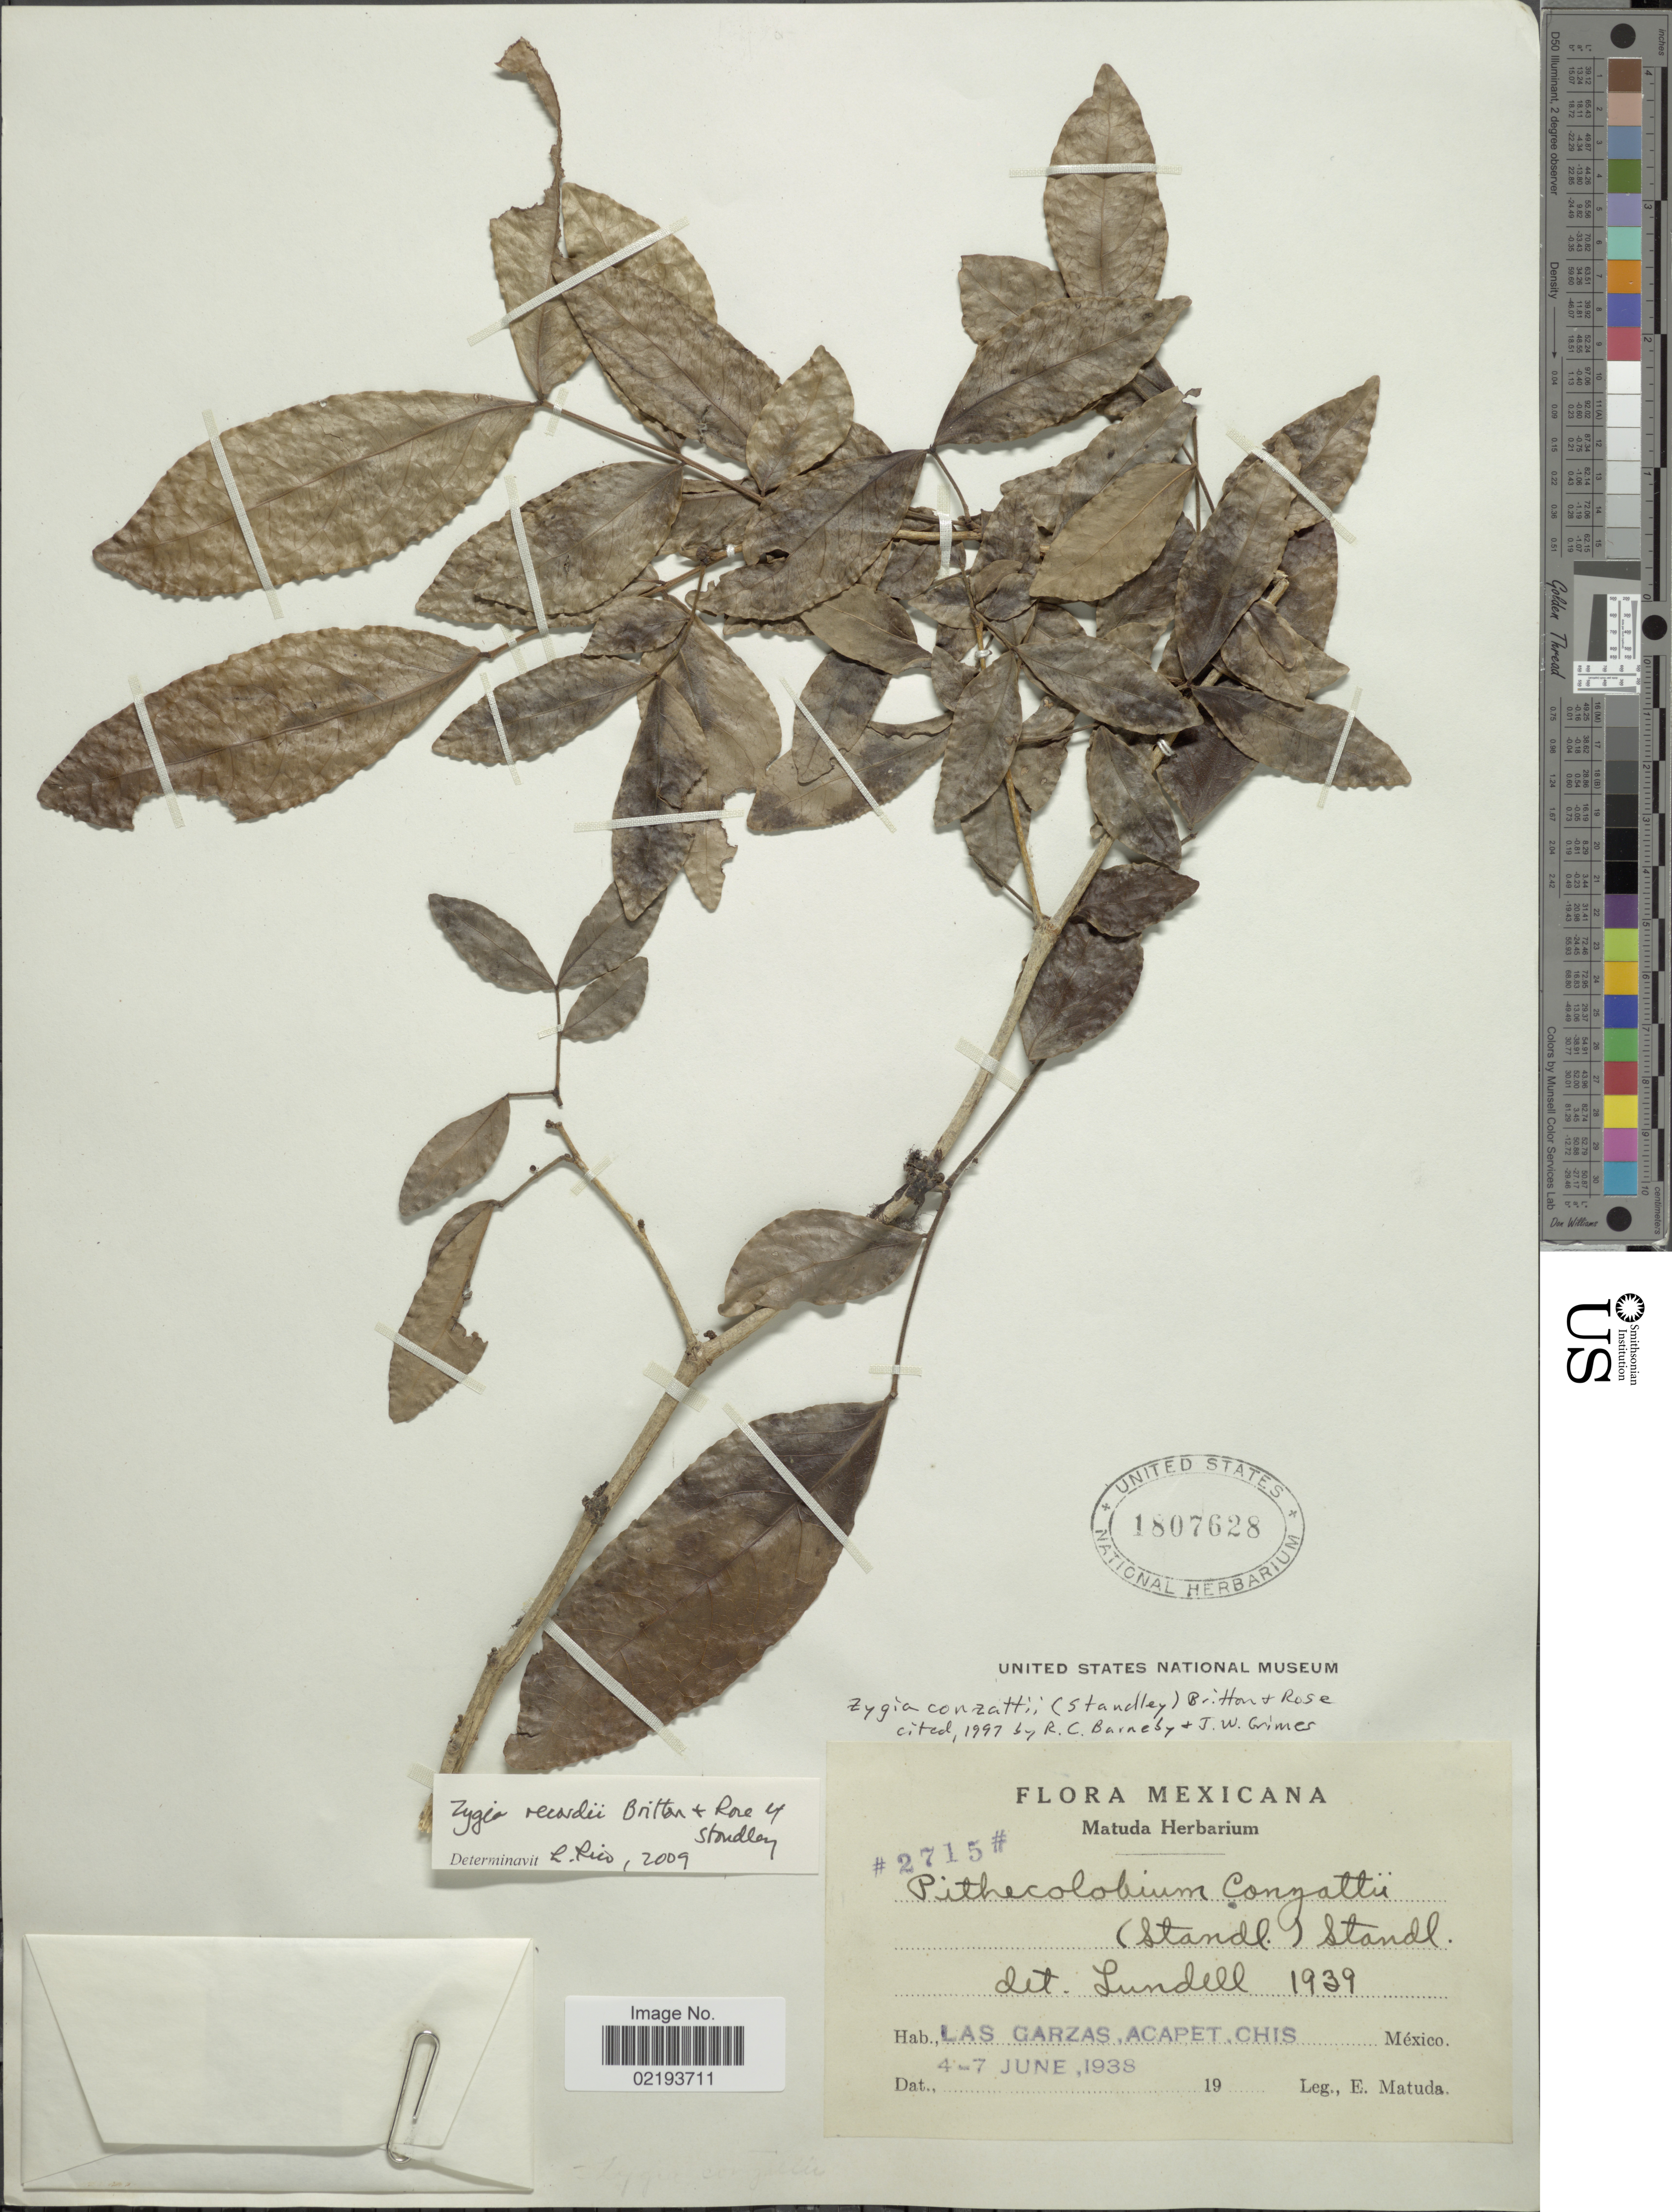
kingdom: Plantae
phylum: Tracheophyta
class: Magnoliopsida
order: Fabales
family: Fabaceae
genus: Zygia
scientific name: Zygia conzattii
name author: (Standl.) Britton & Rose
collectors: E. Matuda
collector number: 2715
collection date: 1938-06-04/1938-06-07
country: Mexico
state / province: Chiapas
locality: Las Garzas, Acapet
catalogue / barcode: US 1807628